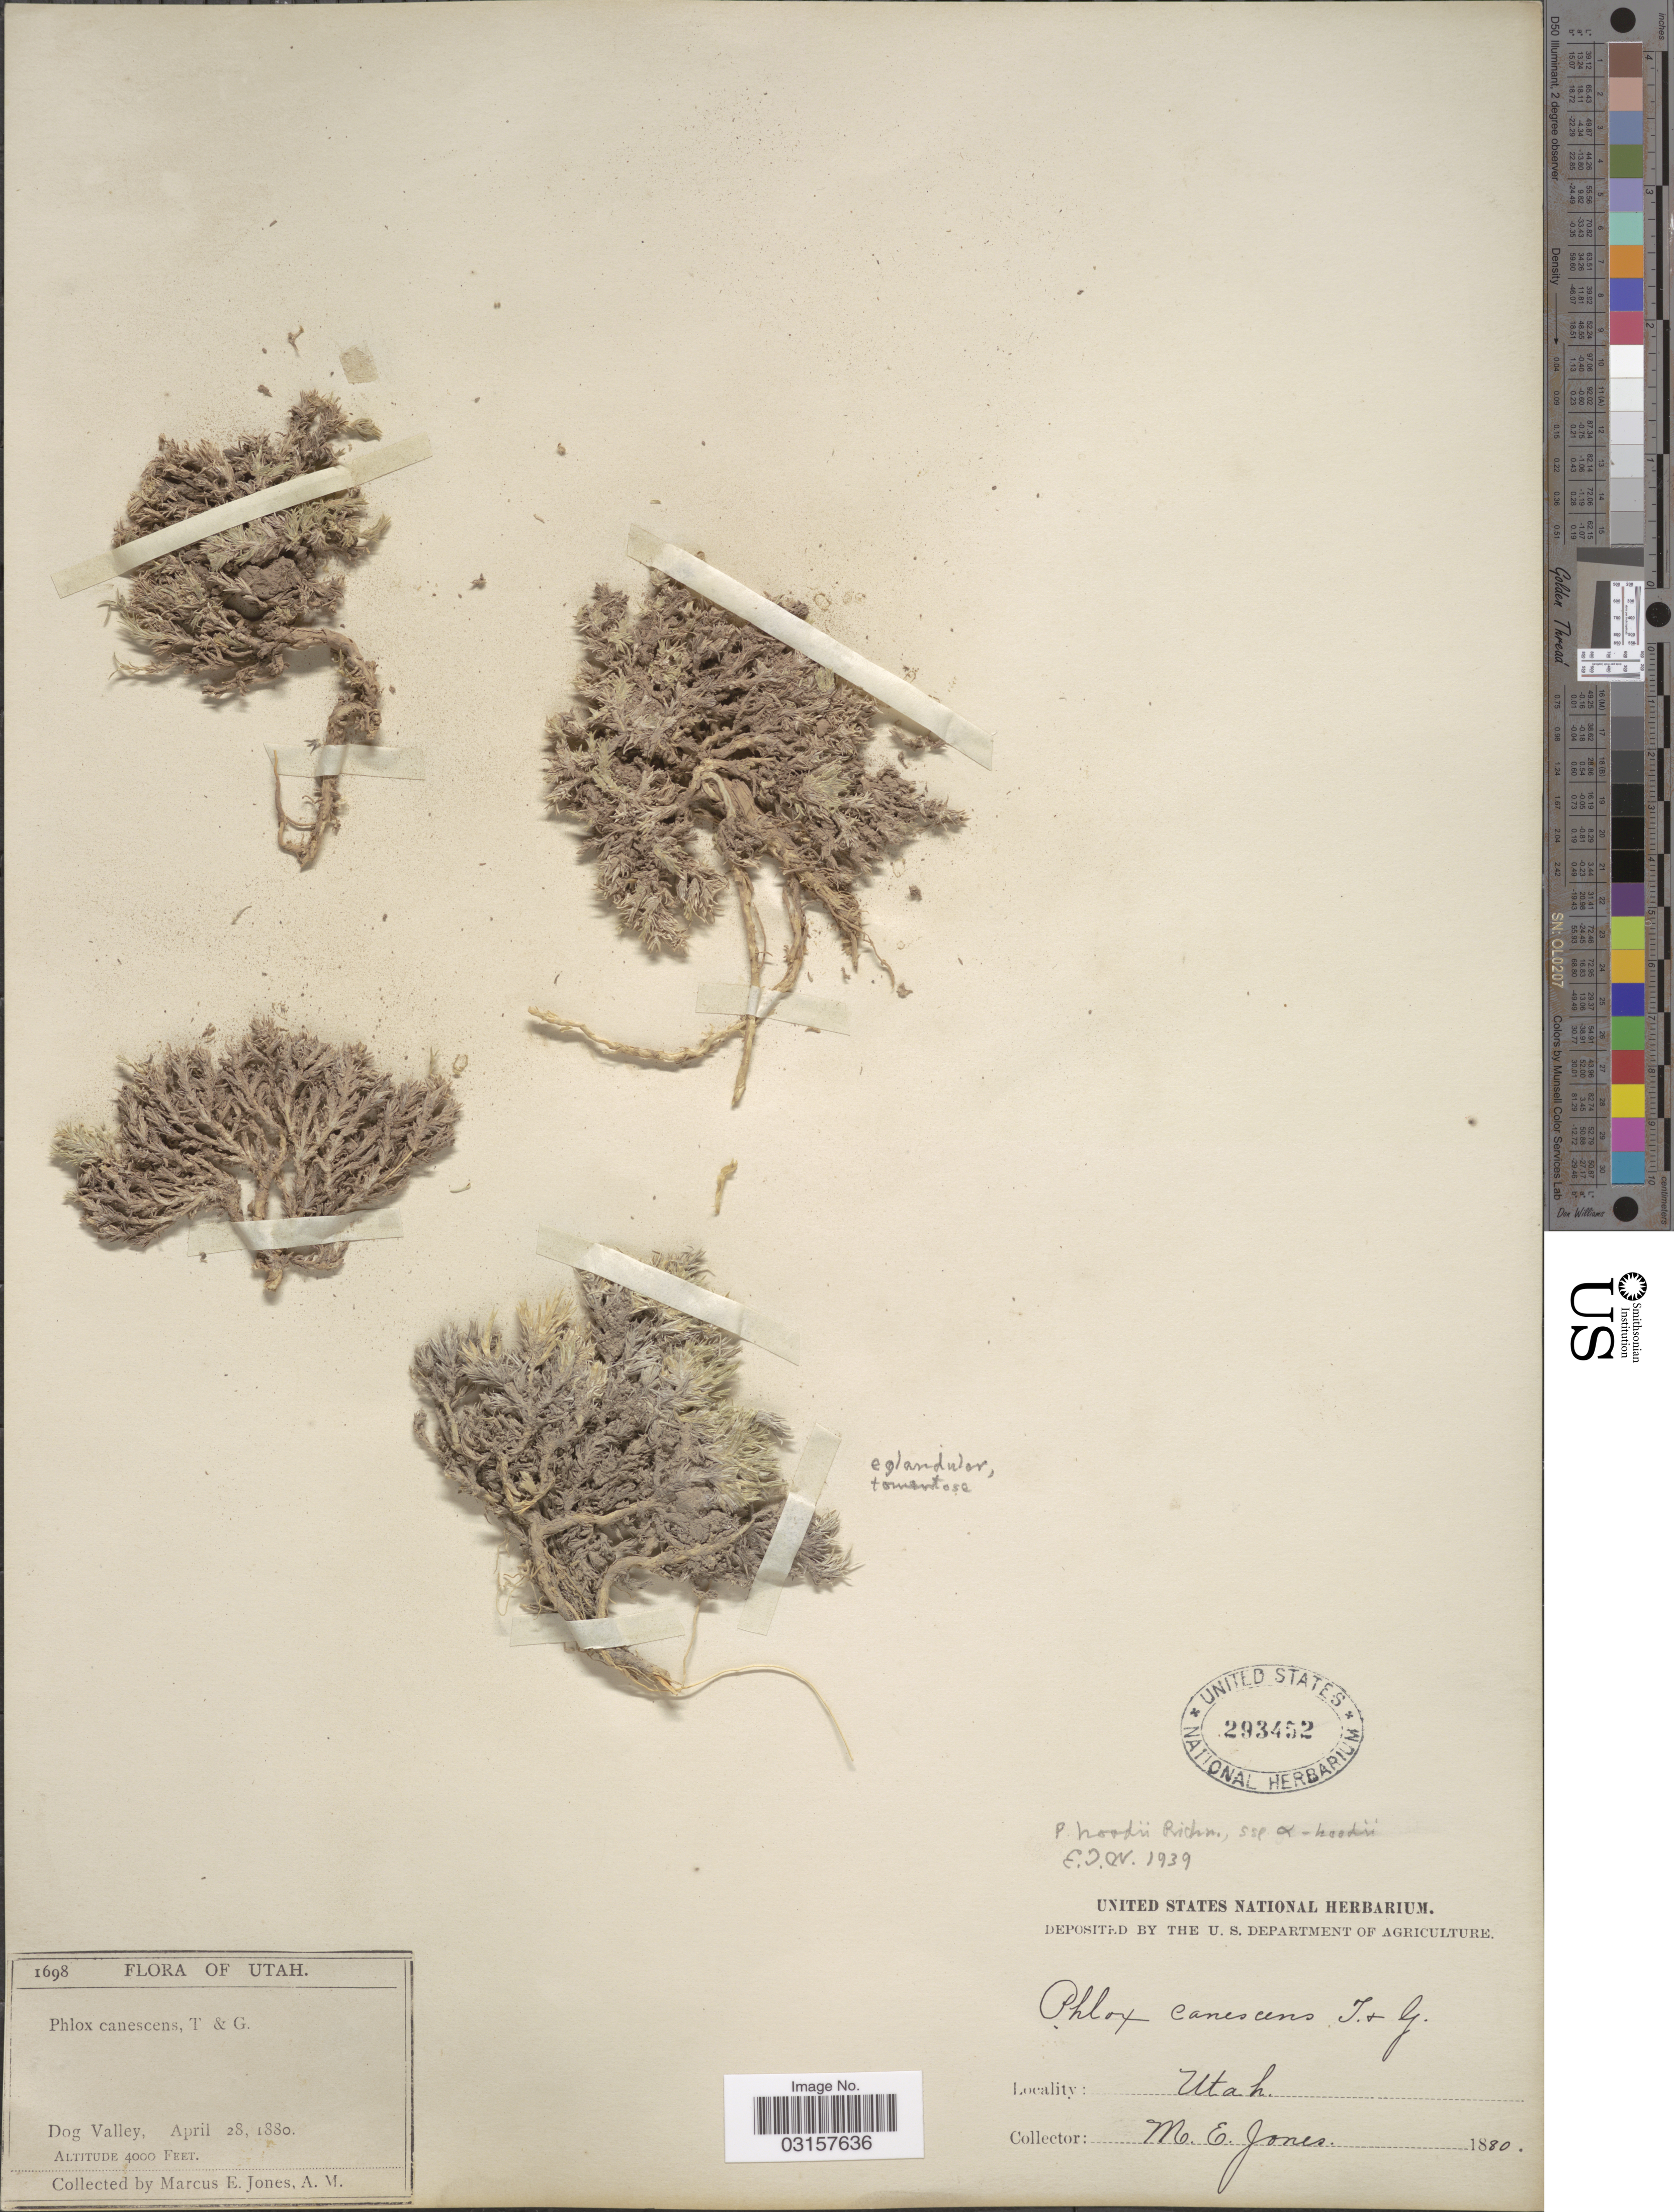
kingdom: Plantae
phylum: Tracheophyta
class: Magnoliopsida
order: Ericales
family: Polemoniaceae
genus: Phlox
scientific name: Phlox hoodii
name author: Richardson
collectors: M. E. Jones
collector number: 1698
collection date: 1880-04-28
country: United States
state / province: Utah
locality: Dog Valley.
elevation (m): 1219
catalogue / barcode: US 293452